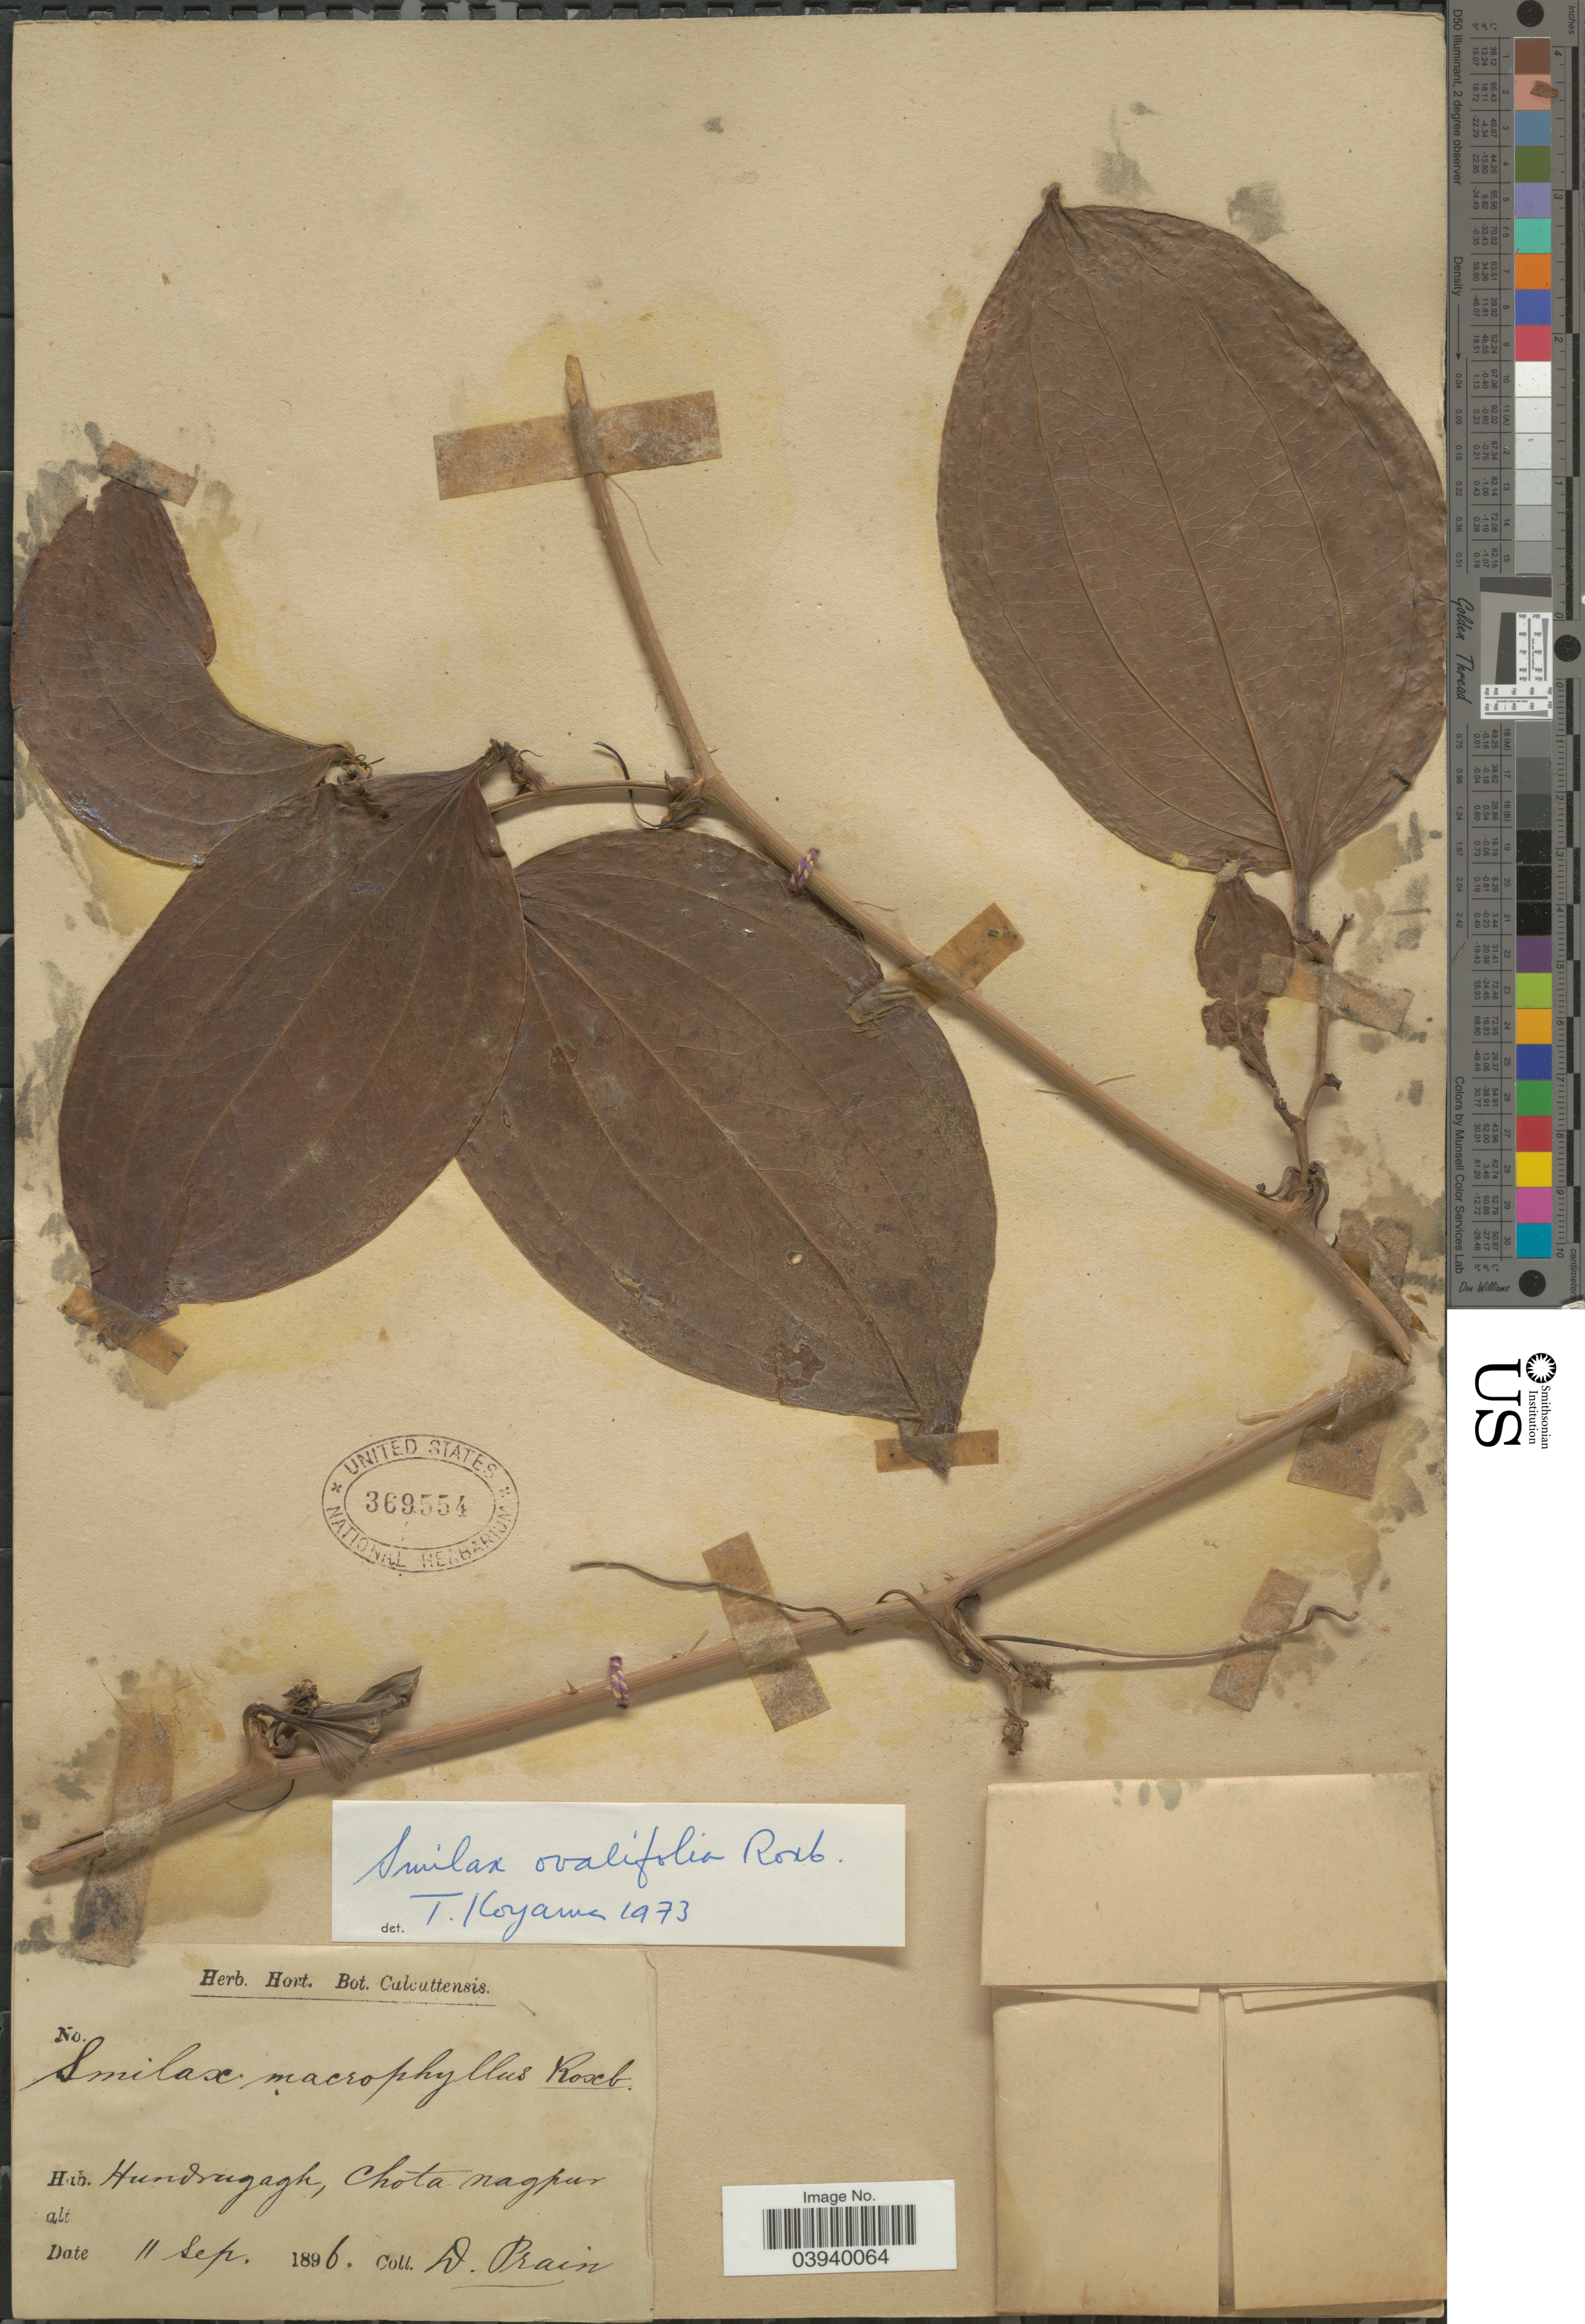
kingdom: Plantae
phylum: Tracheophyta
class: Liliopsida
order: Liliales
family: Smilacaceae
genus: Smilax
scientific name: Smilax ovalifolia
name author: Roxb. ex D. Don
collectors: D. Prain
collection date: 1896-09-11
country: India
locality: Hundrugagh, Chota nagpur.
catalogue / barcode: US 369554